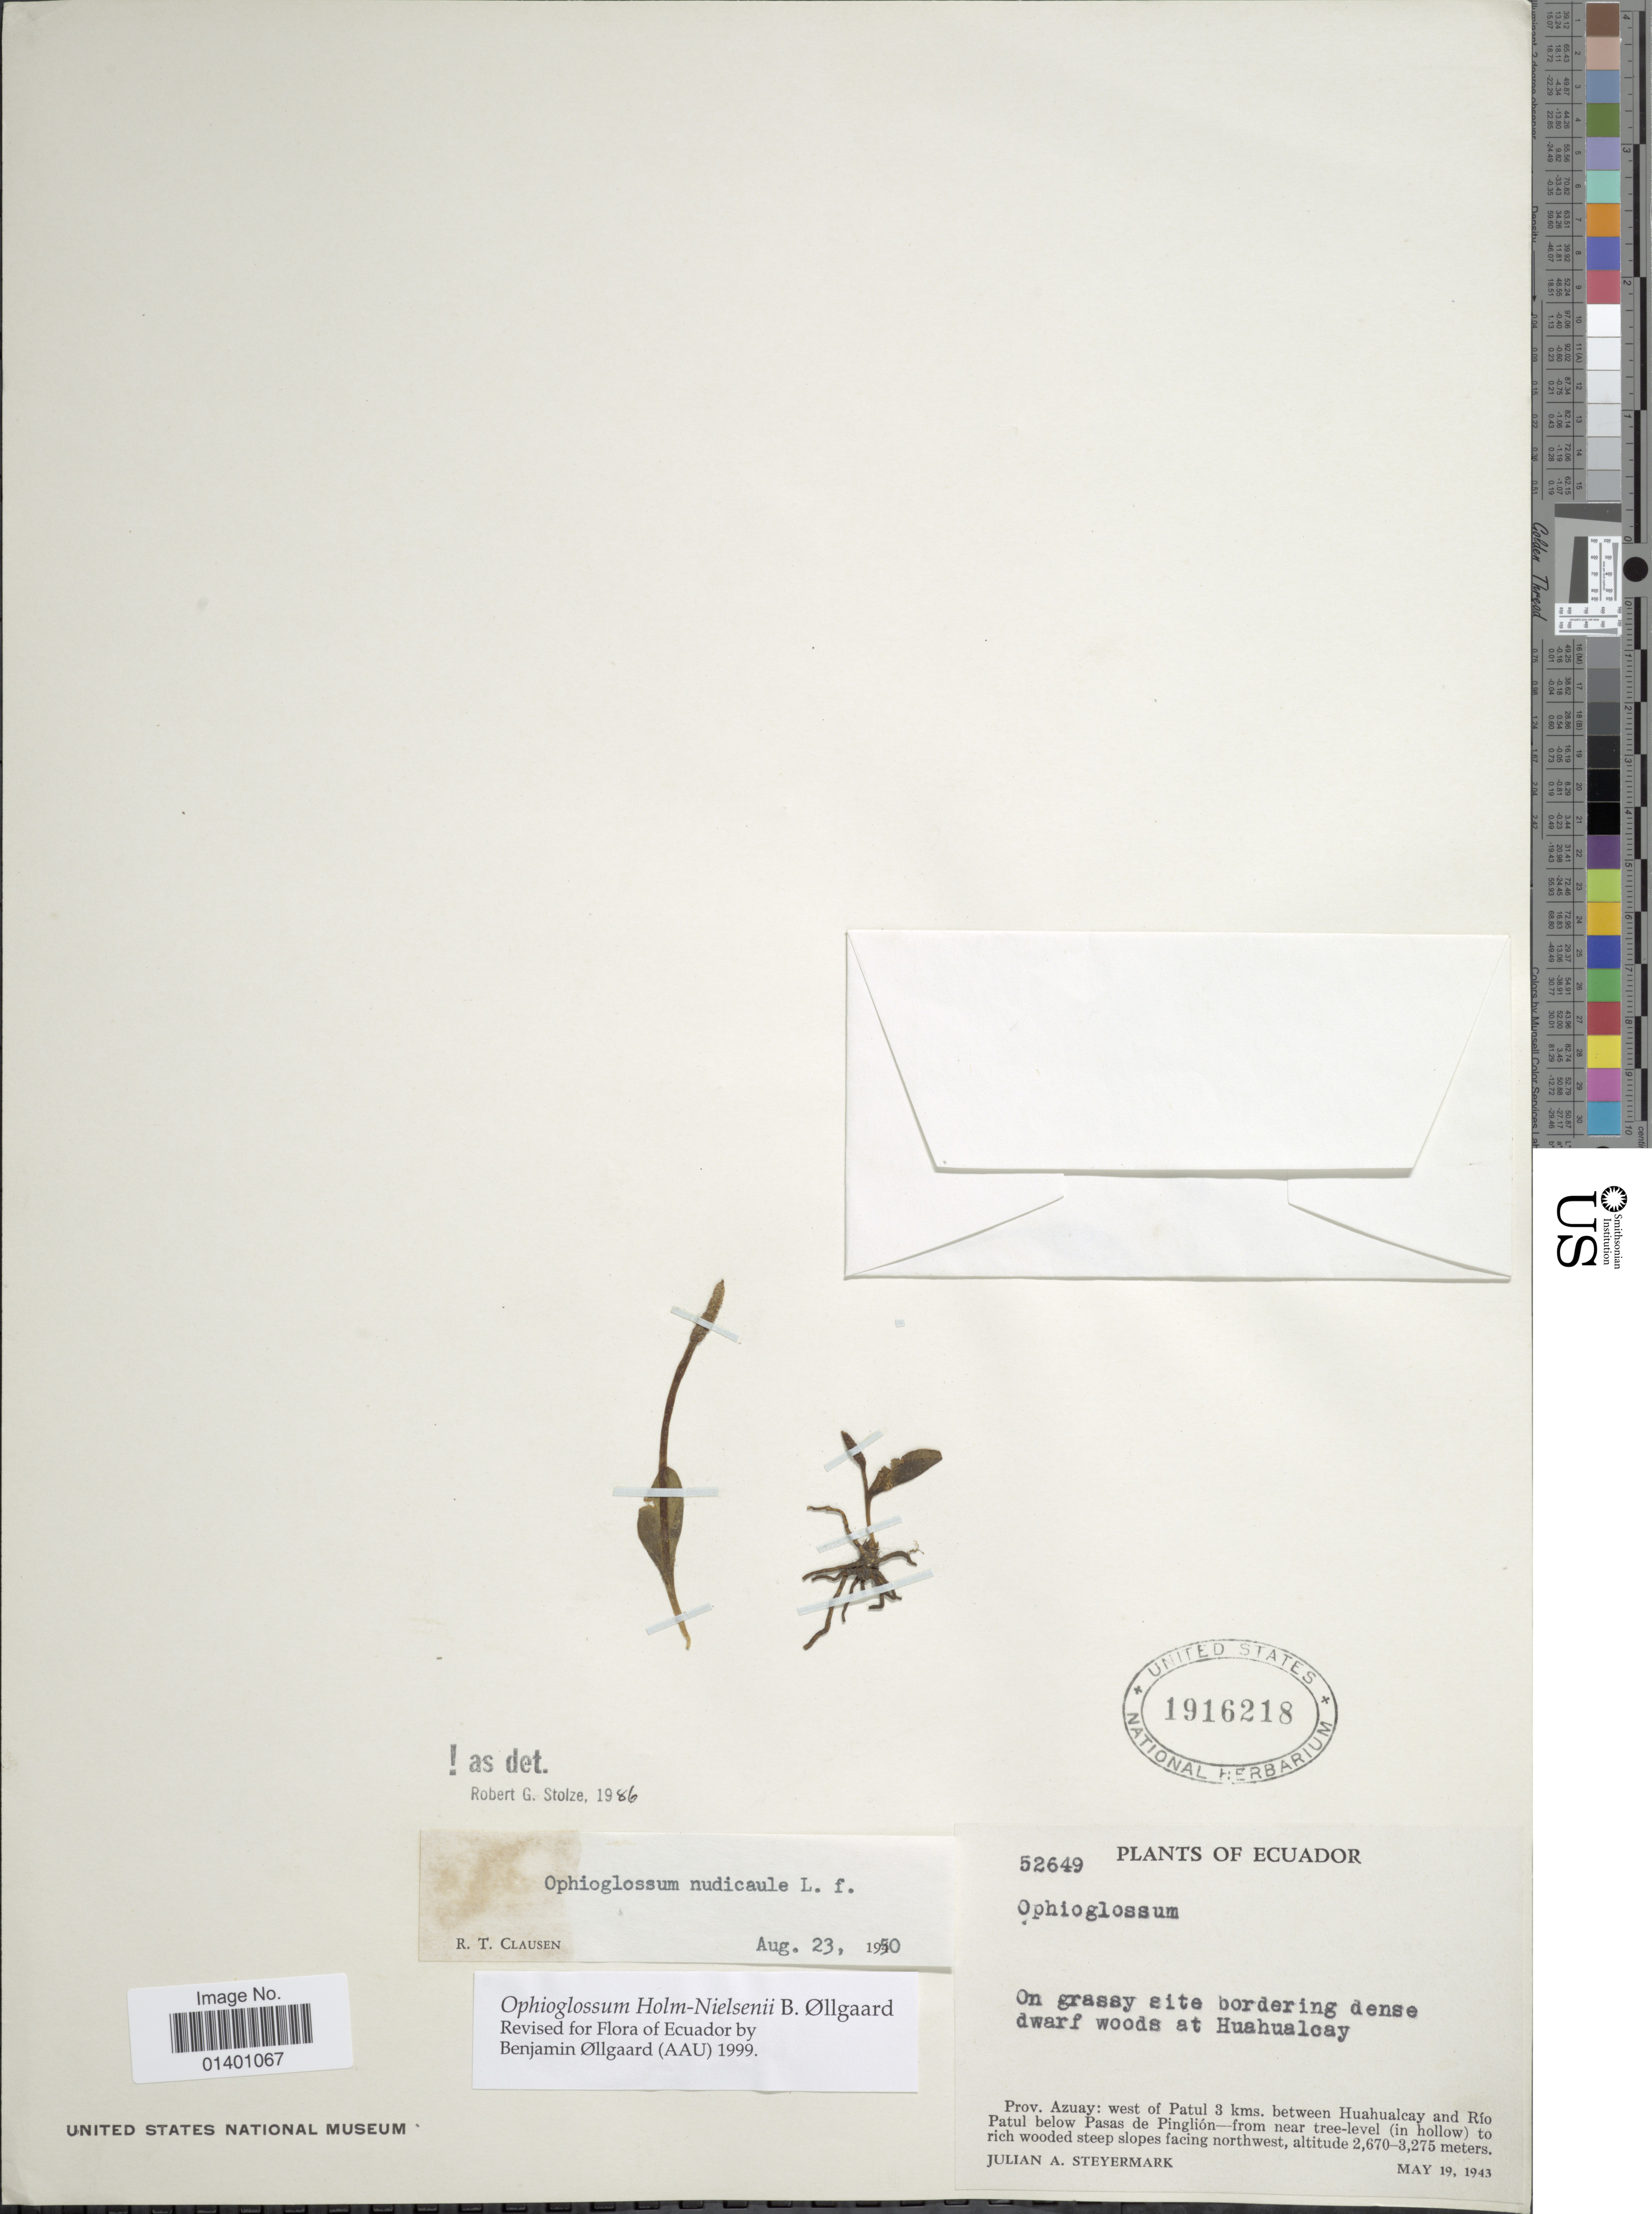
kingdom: Plantae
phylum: Tracheophyta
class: Polypodiopsida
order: Ophioglossales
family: Ophioglossaceae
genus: Ophioglossum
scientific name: Ophioglossum nudicaule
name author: L. f.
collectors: J. Steyermark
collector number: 52649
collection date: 1943-05-19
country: Ecuador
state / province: Azuay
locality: West of patul 3 kms. between Huahualcay and Rio Patul below Pasas de Pinglion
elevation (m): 2670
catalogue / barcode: US 1916218